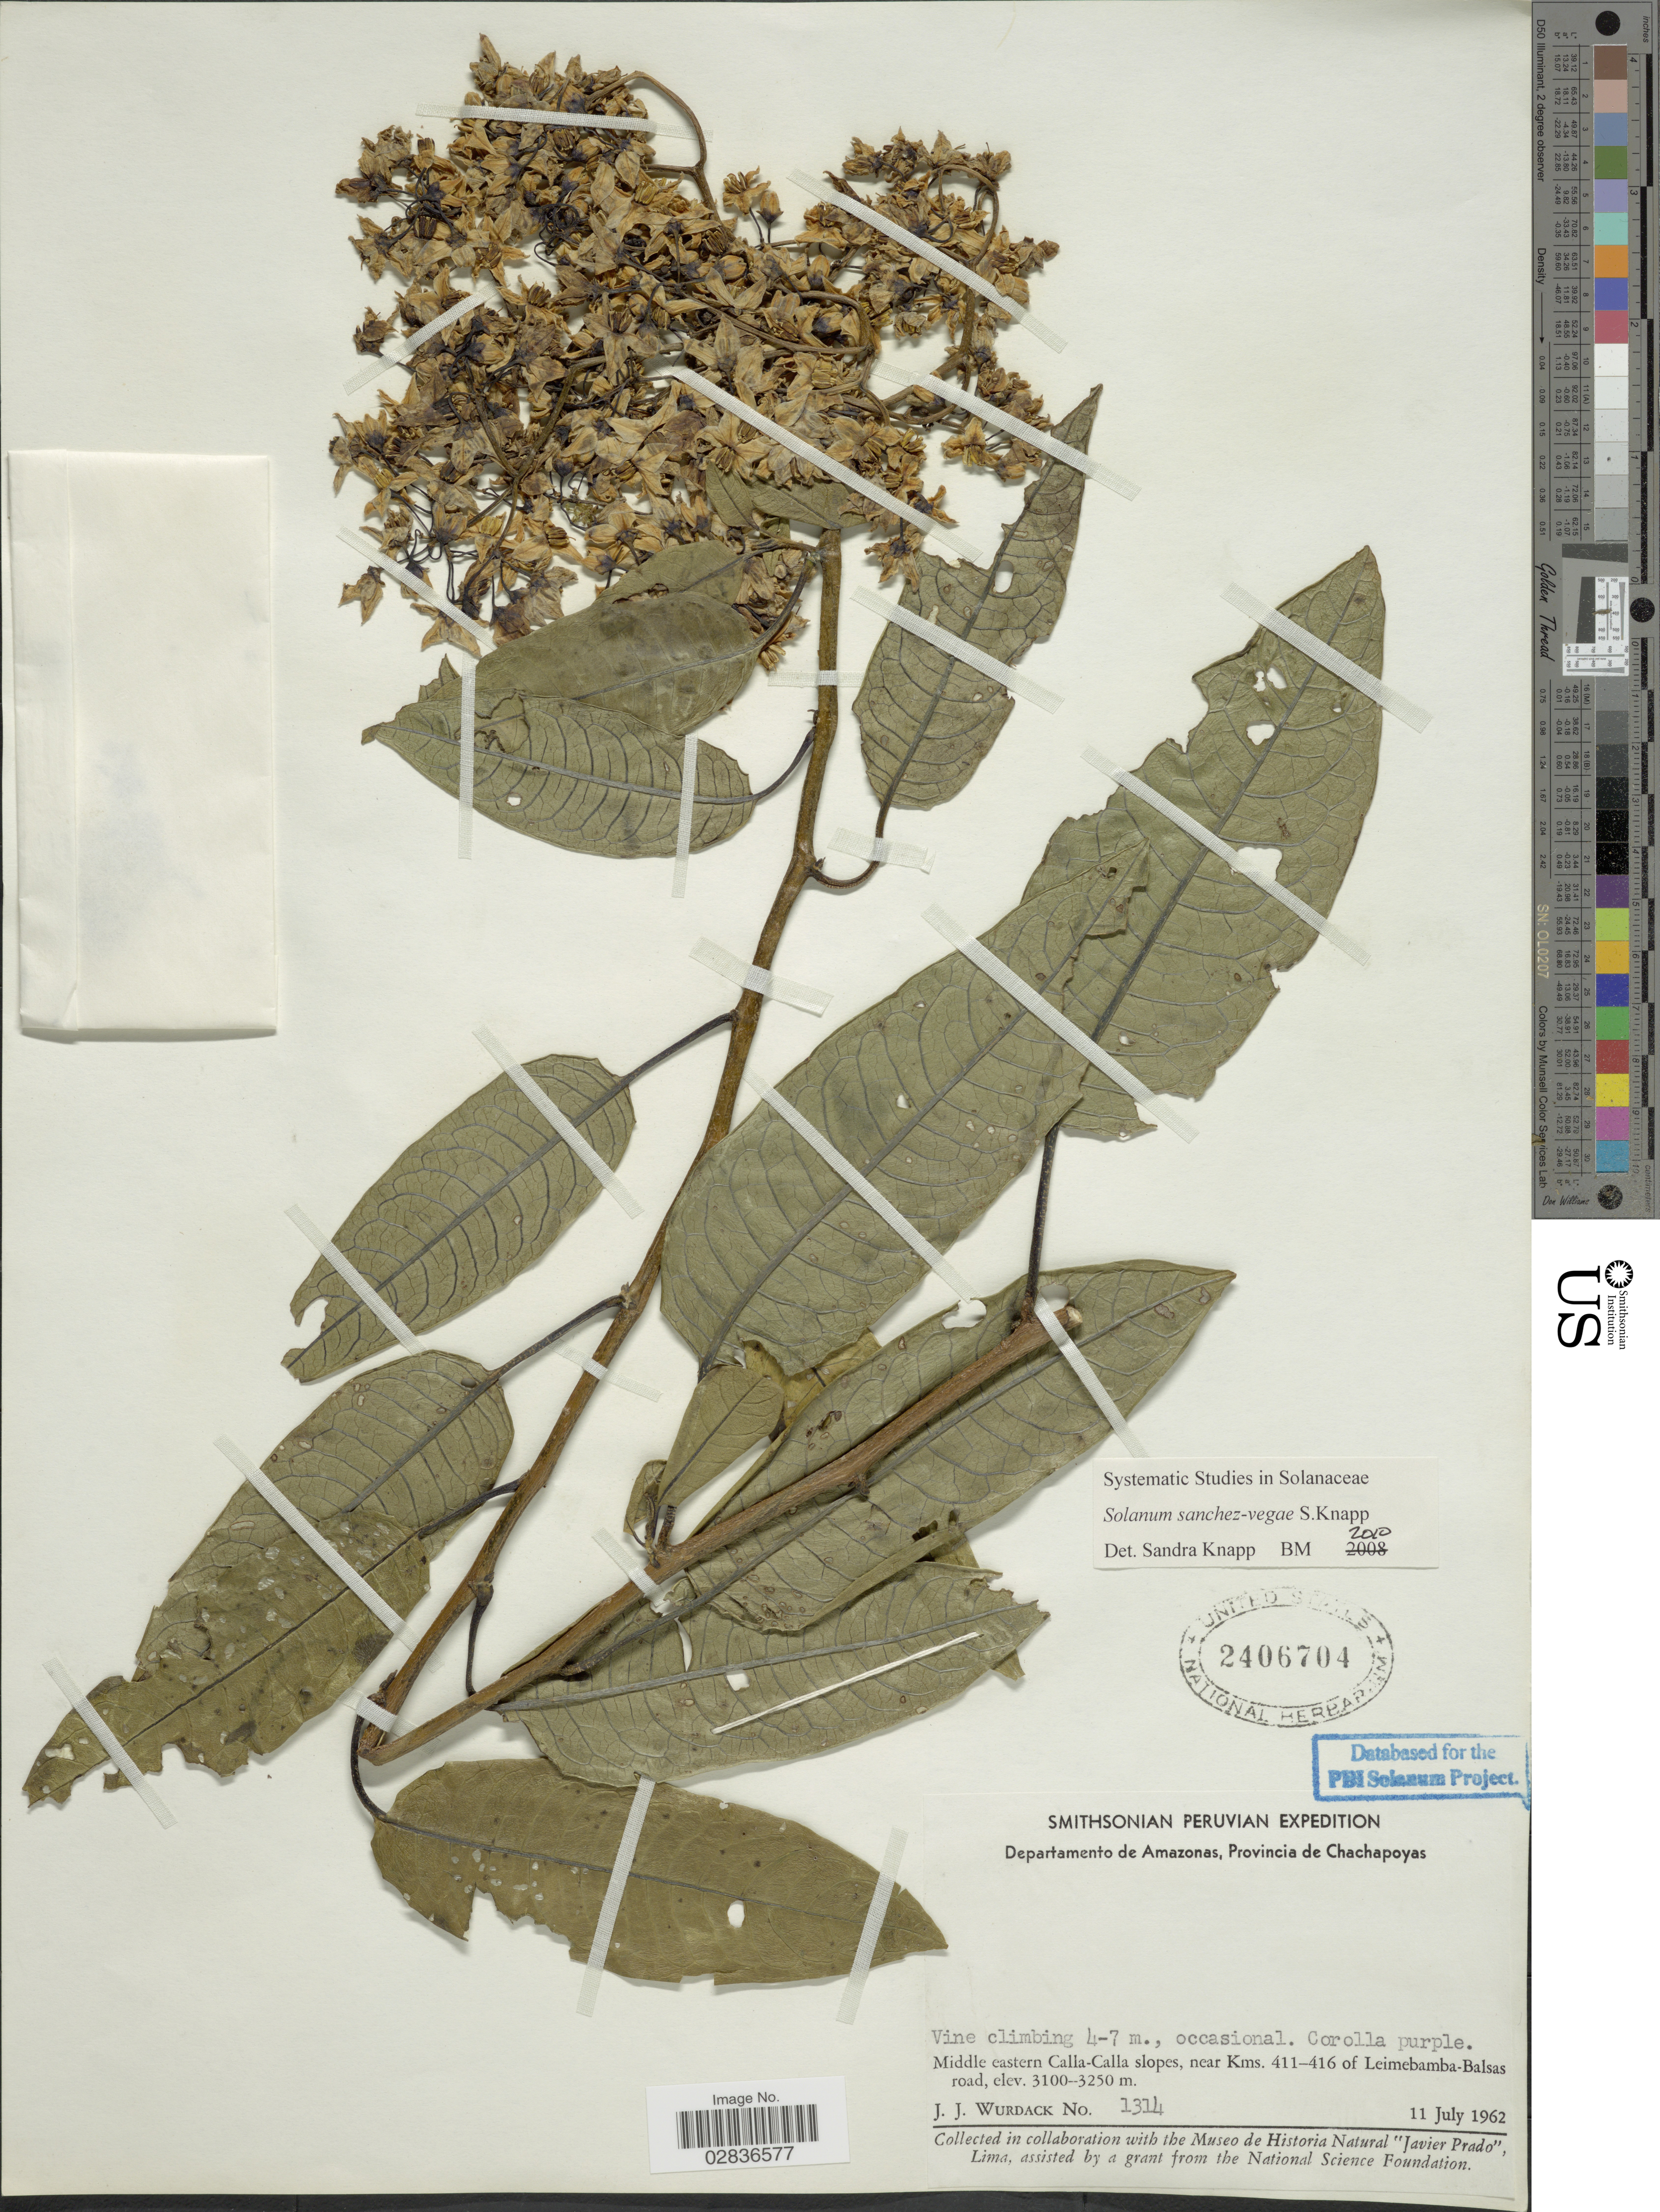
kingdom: Plantae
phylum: Tracheophyta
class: Magnoliopsida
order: Solanales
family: Solanaceae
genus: Solanum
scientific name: Solanum sanchez-vegae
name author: S. Knapp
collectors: J. J. Wurdack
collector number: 1314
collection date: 1962-07-11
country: Peru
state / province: Amazonas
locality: Departamento de Amazonas, Provincia de Chachapoyas. Middle eastern Calla-Calla slopes, near Kms. 411-416 of Leimebamba-Balsas road.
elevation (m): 3100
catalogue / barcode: US 2406704